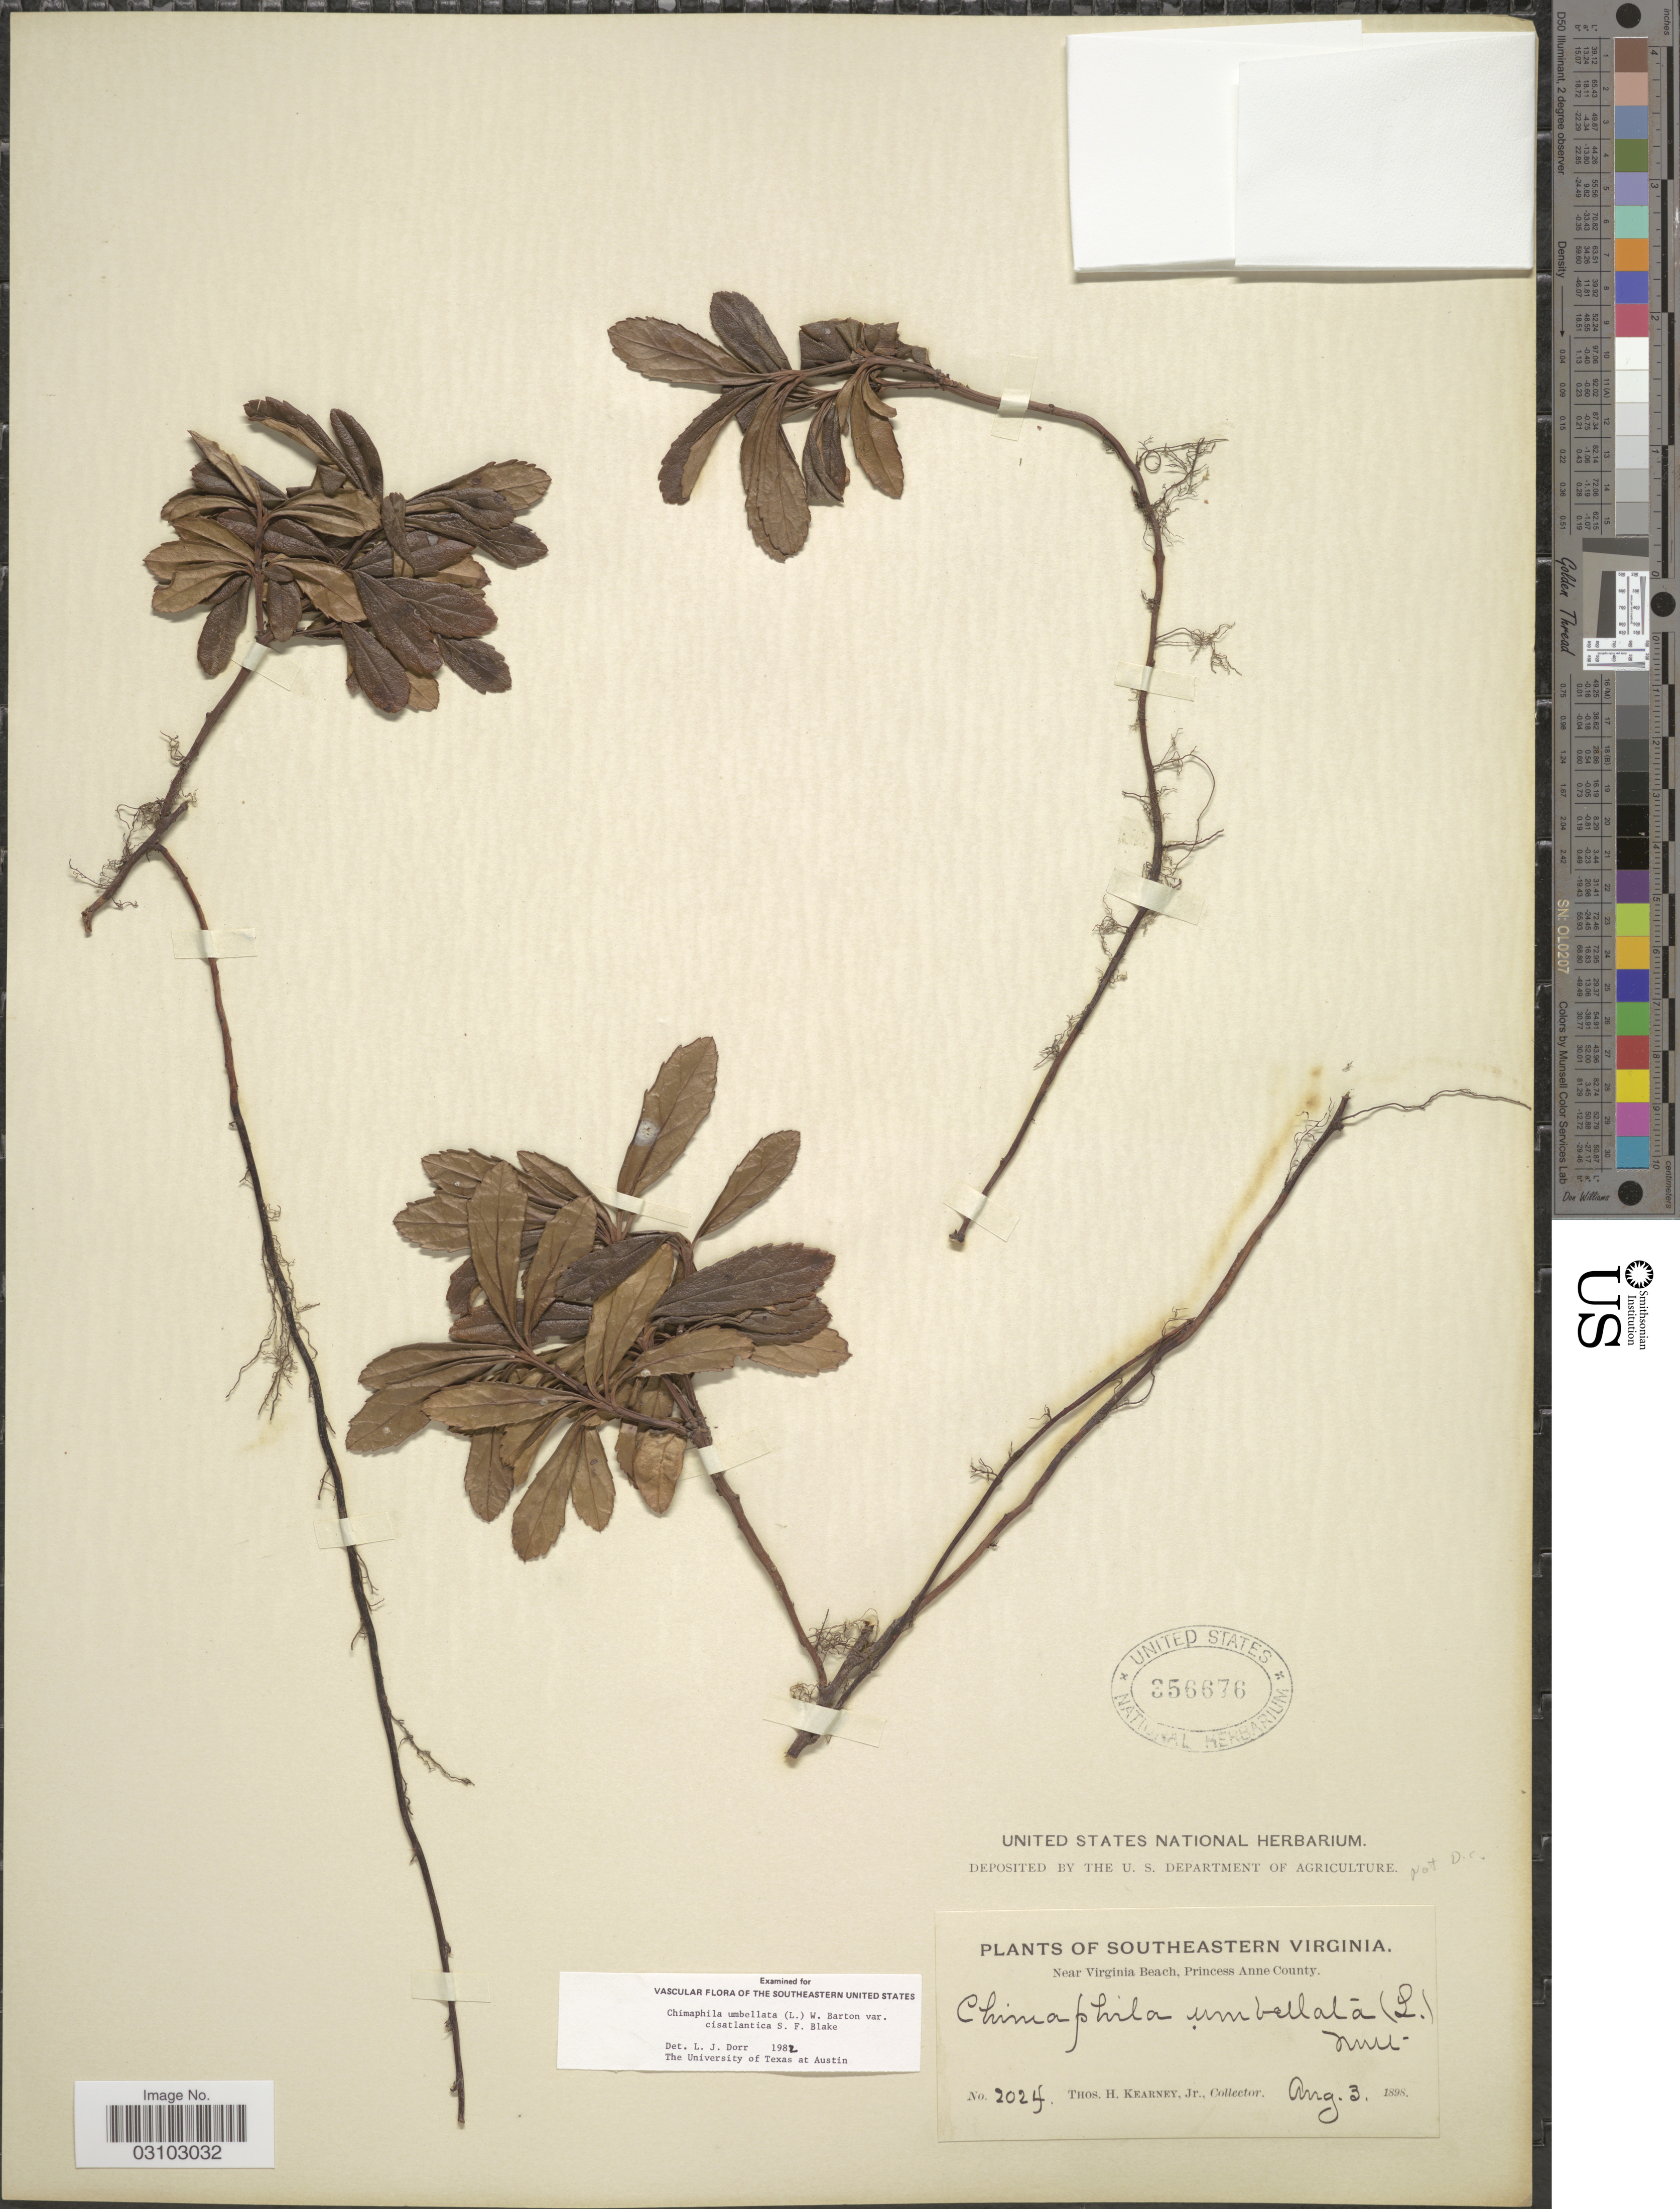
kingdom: Plantae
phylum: Tracheophyta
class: Magnoliopsida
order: Ericales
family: Ericaceae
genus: Chimaphila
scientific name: Chimaphila umbellata subsp. cisatlantica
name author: (S.F. Blake) Hultén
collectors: T. H. Kearney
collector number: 2024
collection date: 1898-08-03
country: United States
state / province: Virginia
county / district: City of Virginia Beach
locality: Southeastern Virginia. Near Virginia Beach, Princess Anne (=historic county name) County.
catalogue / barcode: US 356676